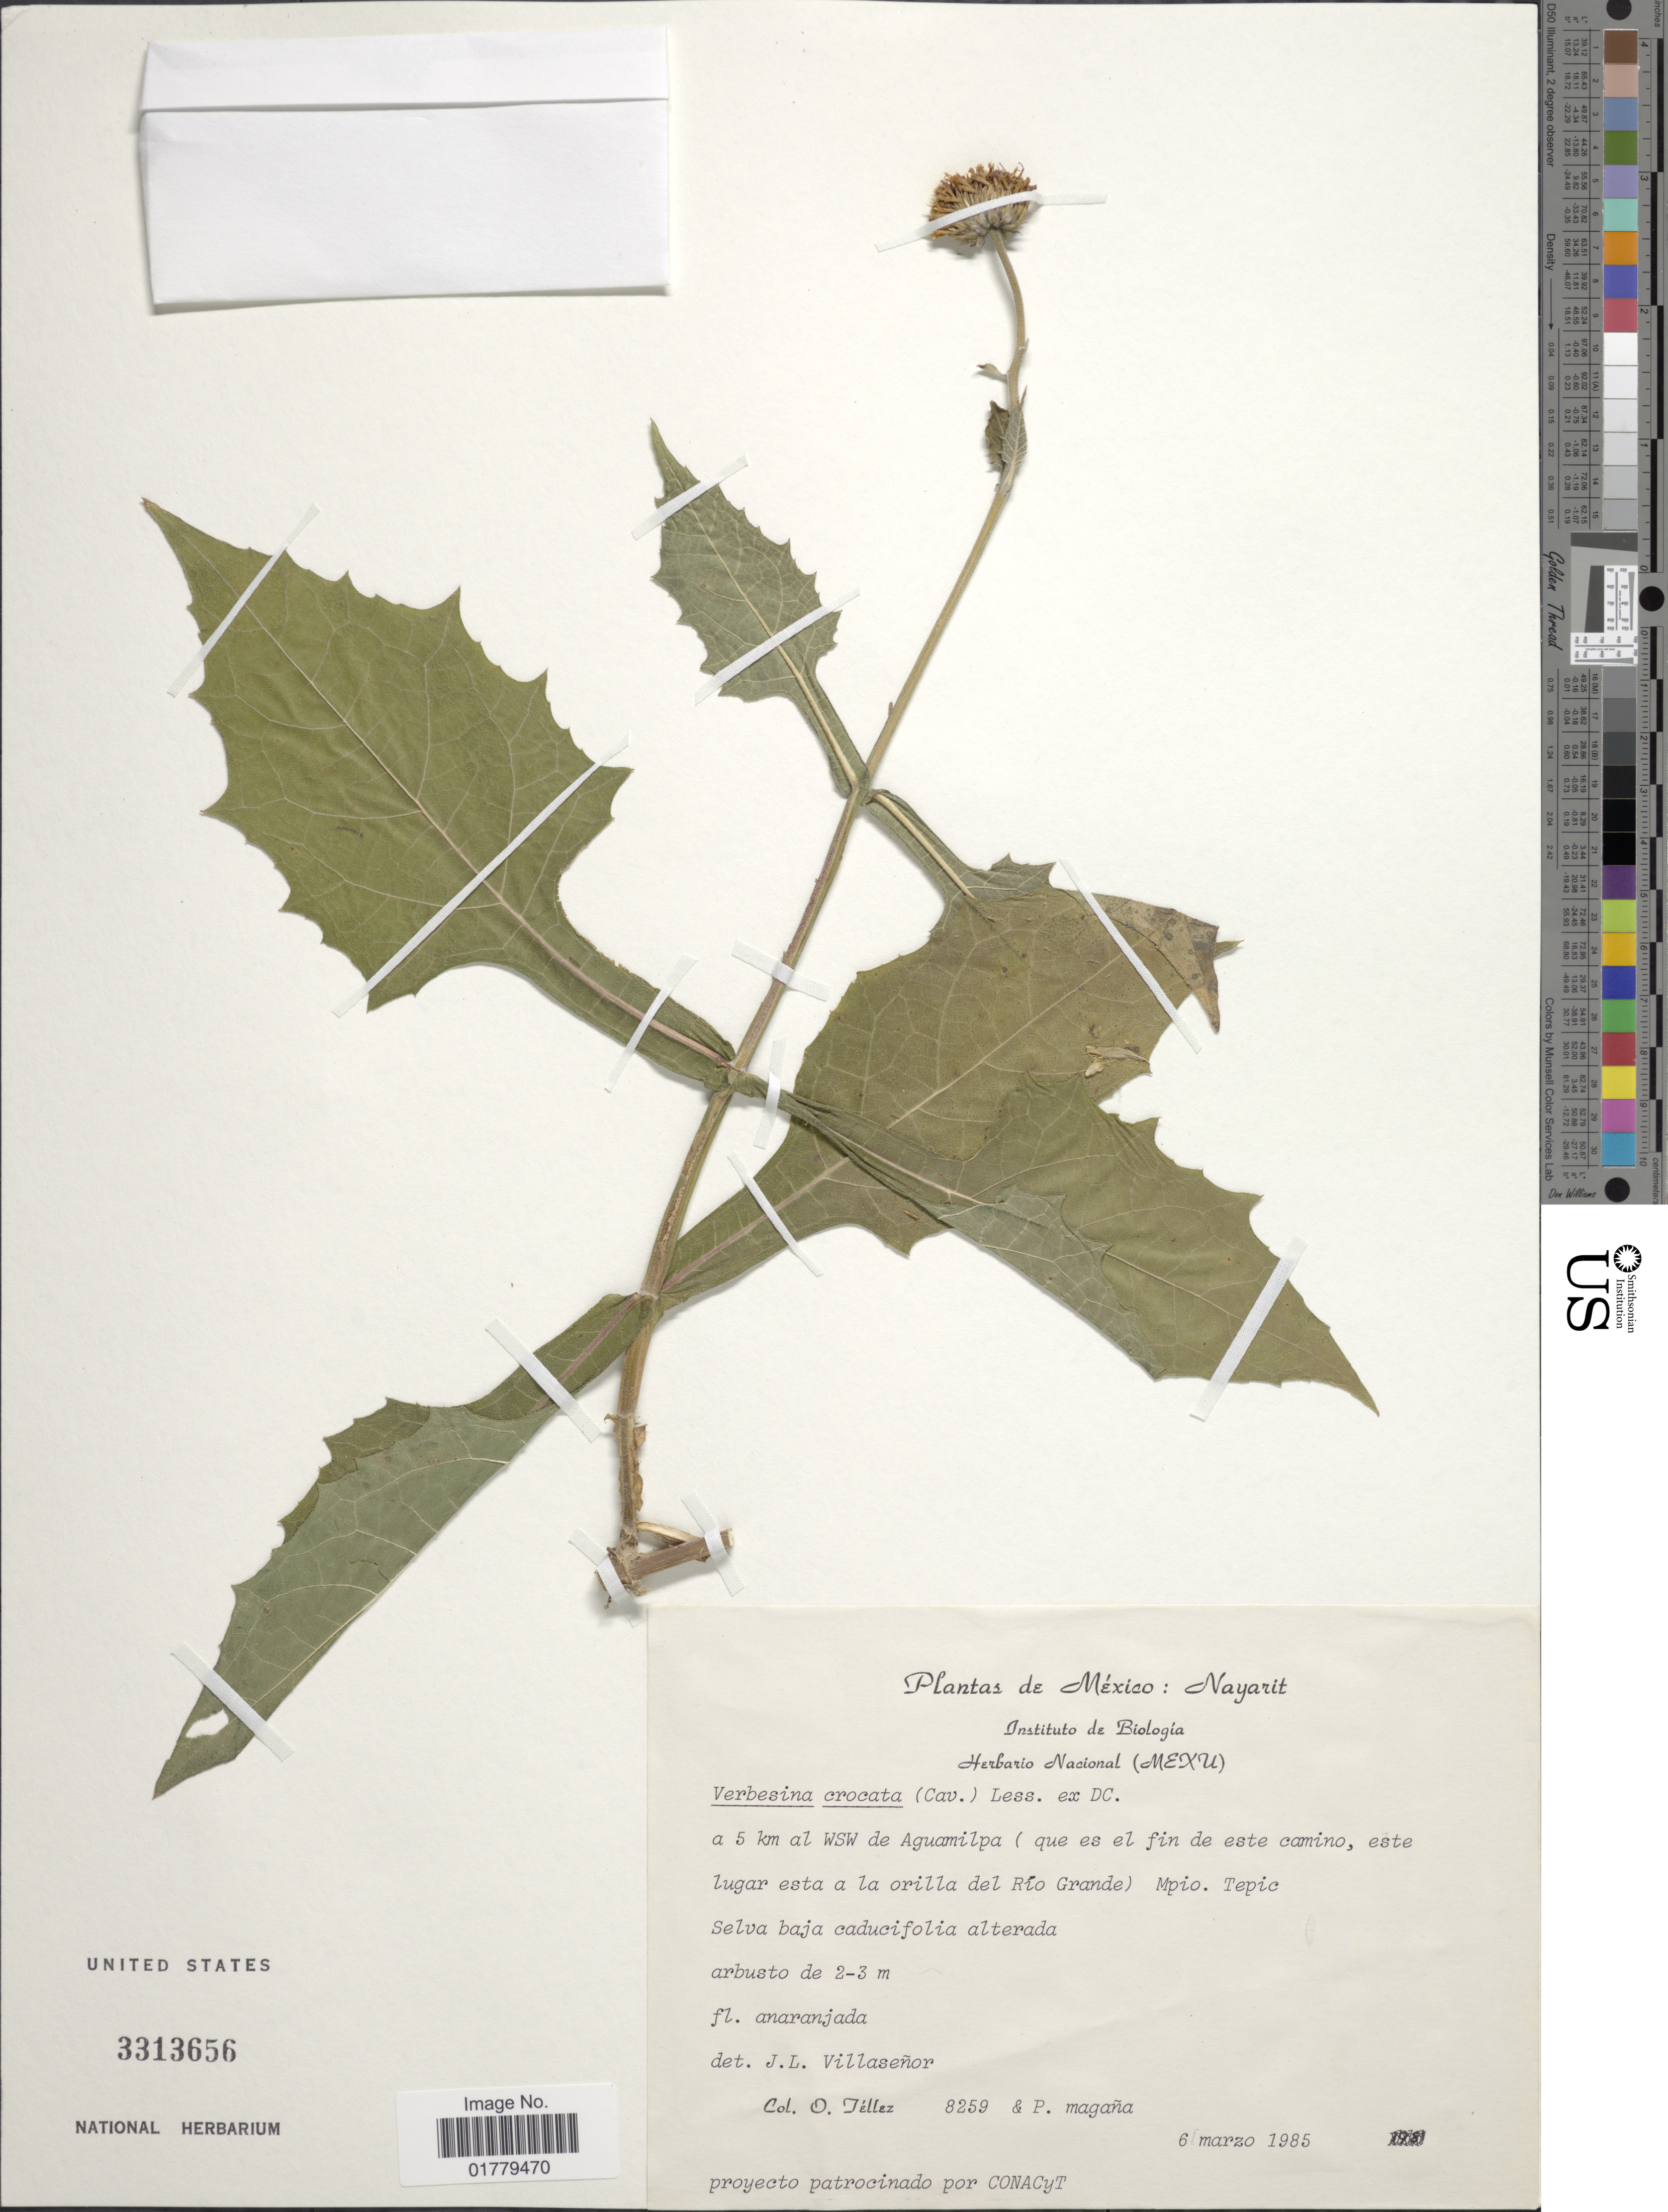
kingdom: Plantae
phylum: Tracheophyta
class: Magnoliopsida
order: Asterales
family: Asteraceae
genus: Verbesina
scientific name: Verbesina crocata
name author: (Cav.) Less.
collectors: O. Tellez & P. Magaña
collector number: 8259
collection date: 1985-03-06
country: Mexico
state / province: Nayarit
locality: A 5 km al WSW de Aguamilpa (que es el fin de este camino, este lugar esta a la orilla del Río Grande) Mpio. Tepic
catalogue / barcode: US 3313656